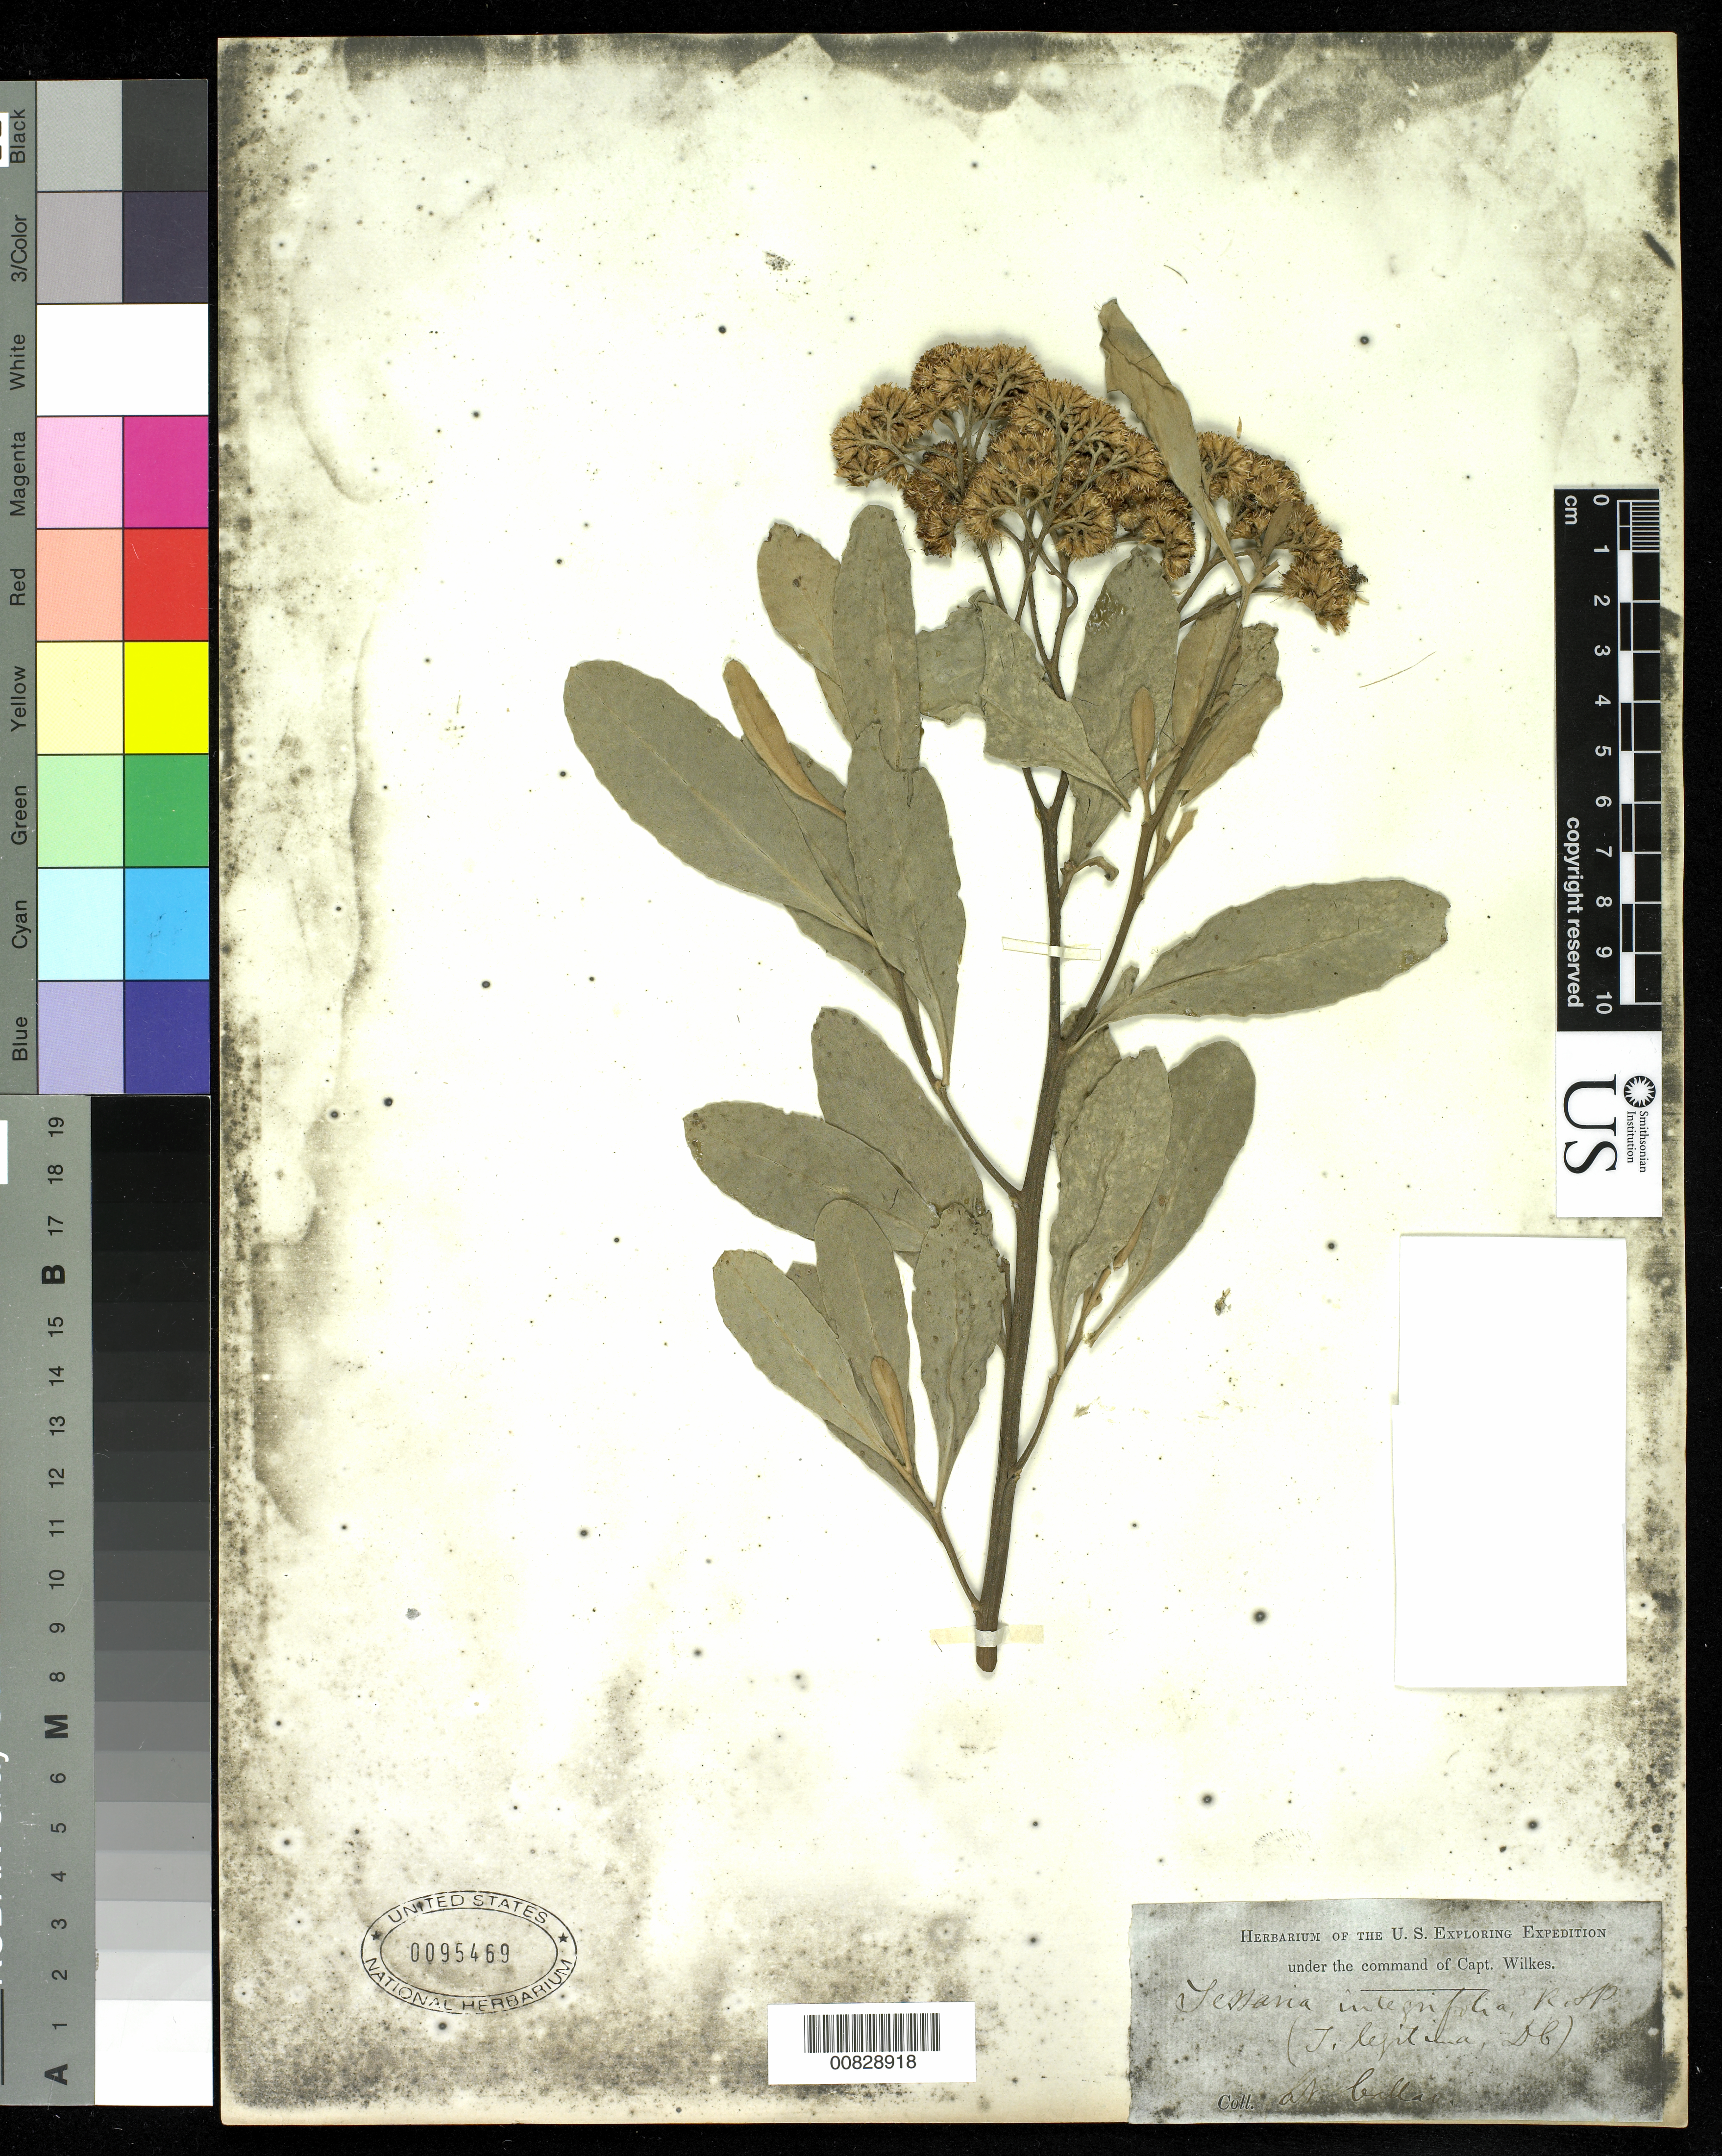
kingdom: Plantae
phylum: Tracheophyta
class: Magnoliopsida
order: Asterales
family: Asteraceae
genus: Tessaria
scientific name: Tessaria integrifolia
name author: Ruiz & Pav.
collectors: Wilkes Explor. Exped.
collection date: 1838/1842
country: Peru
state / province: Callao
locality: at Callao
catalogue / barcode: US 95469